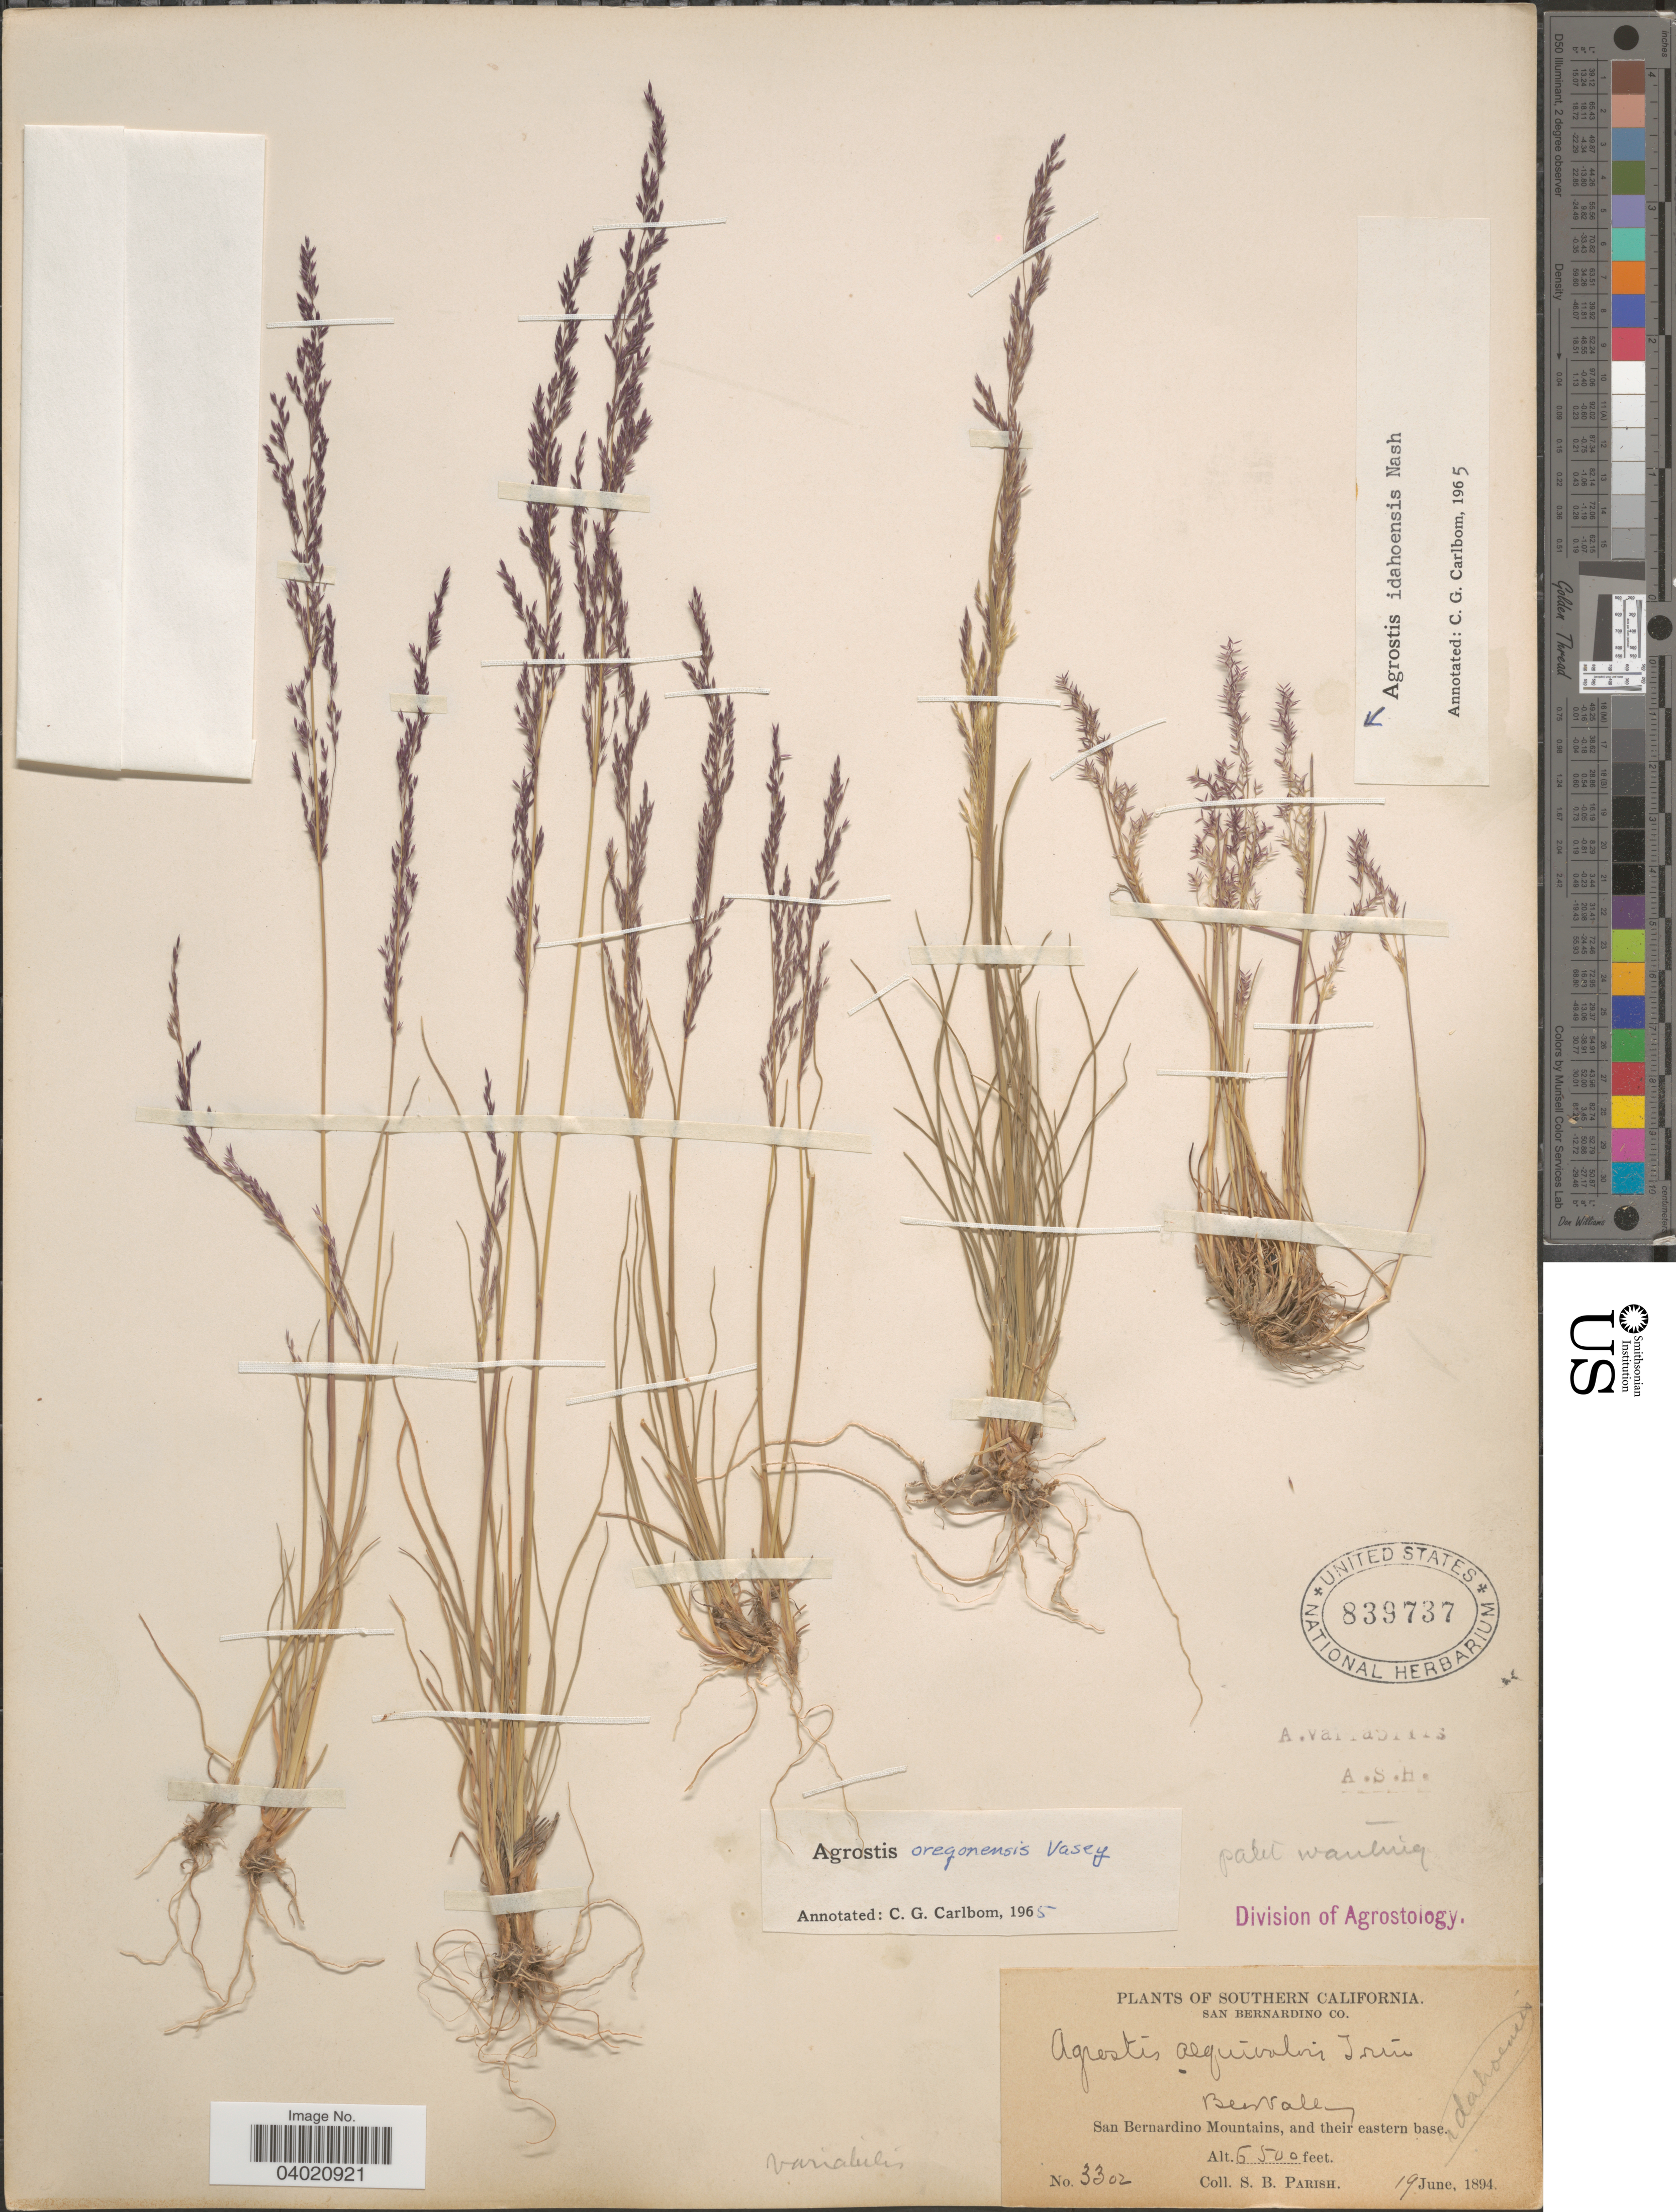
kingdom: Plantae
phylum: Tracheophyta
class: Liliopsida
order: Poales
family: Poaceae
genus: Agrostis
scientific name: Agrostis oregonensis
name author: Vasey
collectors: S. B. Parish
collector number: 3302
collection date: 1894-06-19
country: United States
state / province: California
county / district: San Bernardino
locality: Southern California. Bear Valley. San Bernardino Mountains, and their eastern base.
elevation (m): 1676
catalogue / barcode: US 839737